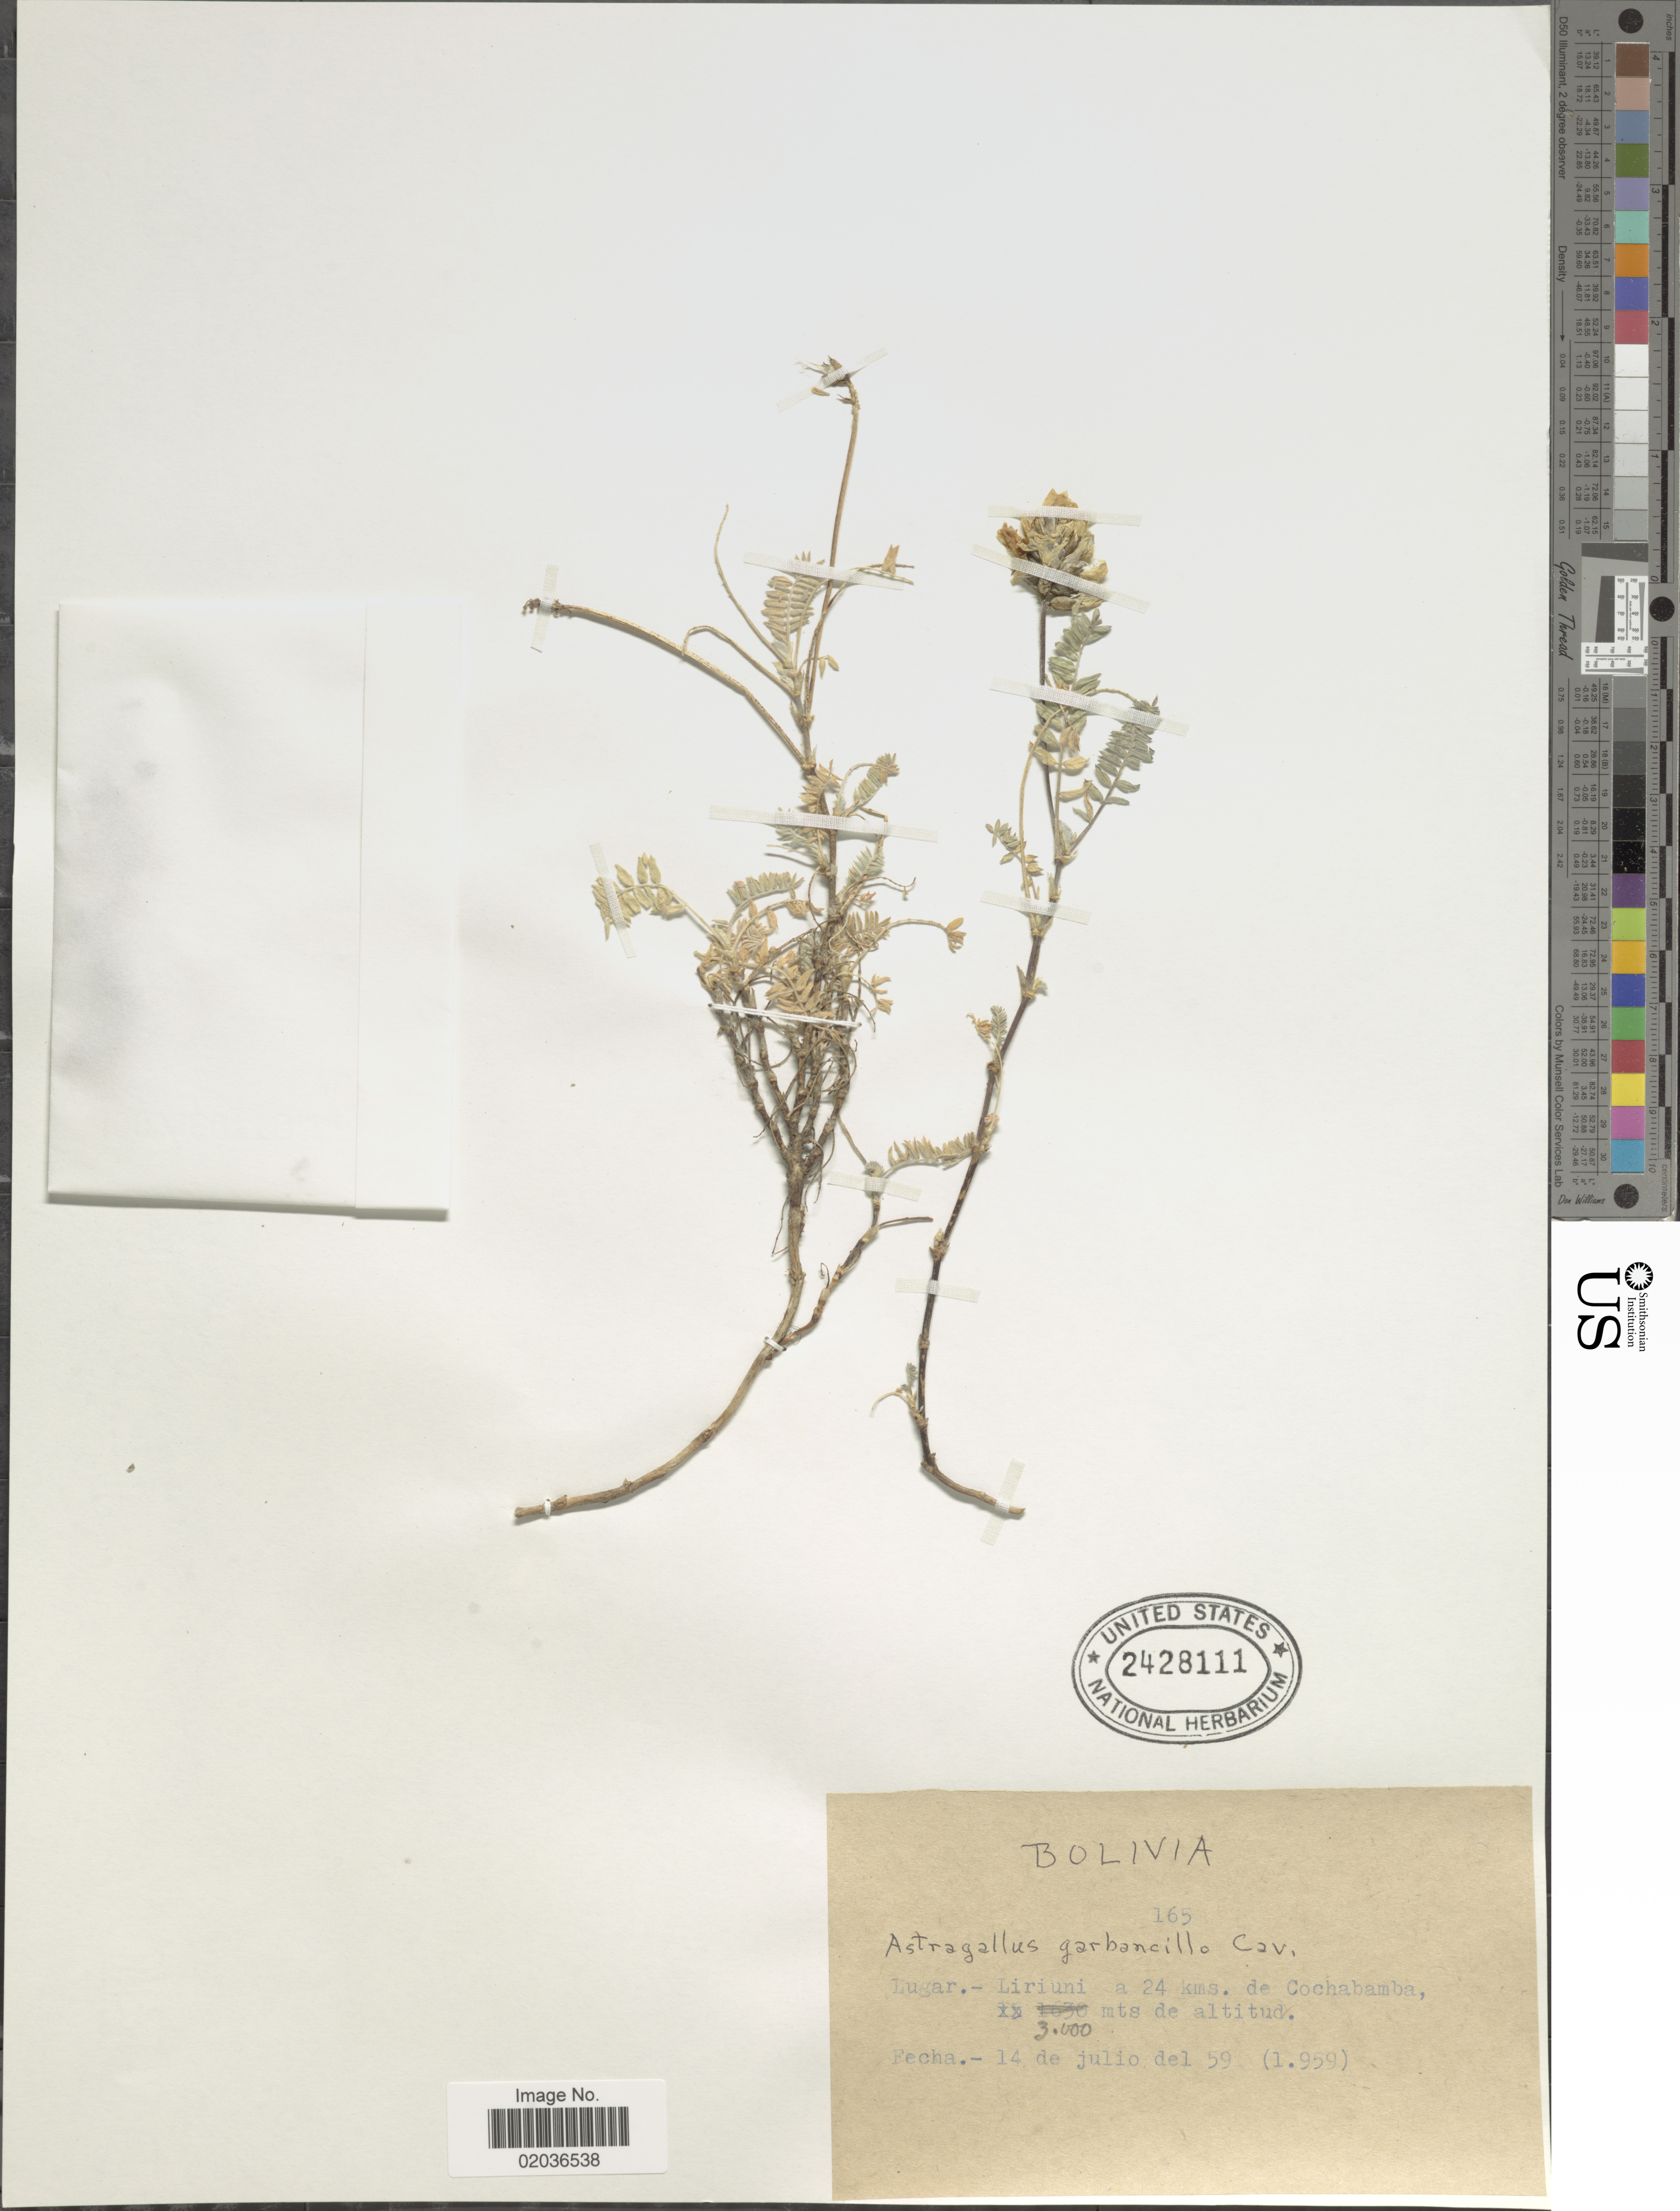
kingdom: Plantae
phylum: Tracheophyta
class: Magnoliopsida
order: Fabales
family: Fabaceae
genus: Astragalus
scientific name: Astragalus garbancillo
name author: Cav.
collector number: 165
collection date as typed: Transcribed d/m/y: 14/7/59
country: Bolivia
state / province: Cochabamba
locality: Liriuni a 24 kms. de Cochabamba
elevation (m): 3000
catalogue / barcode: US 2428111